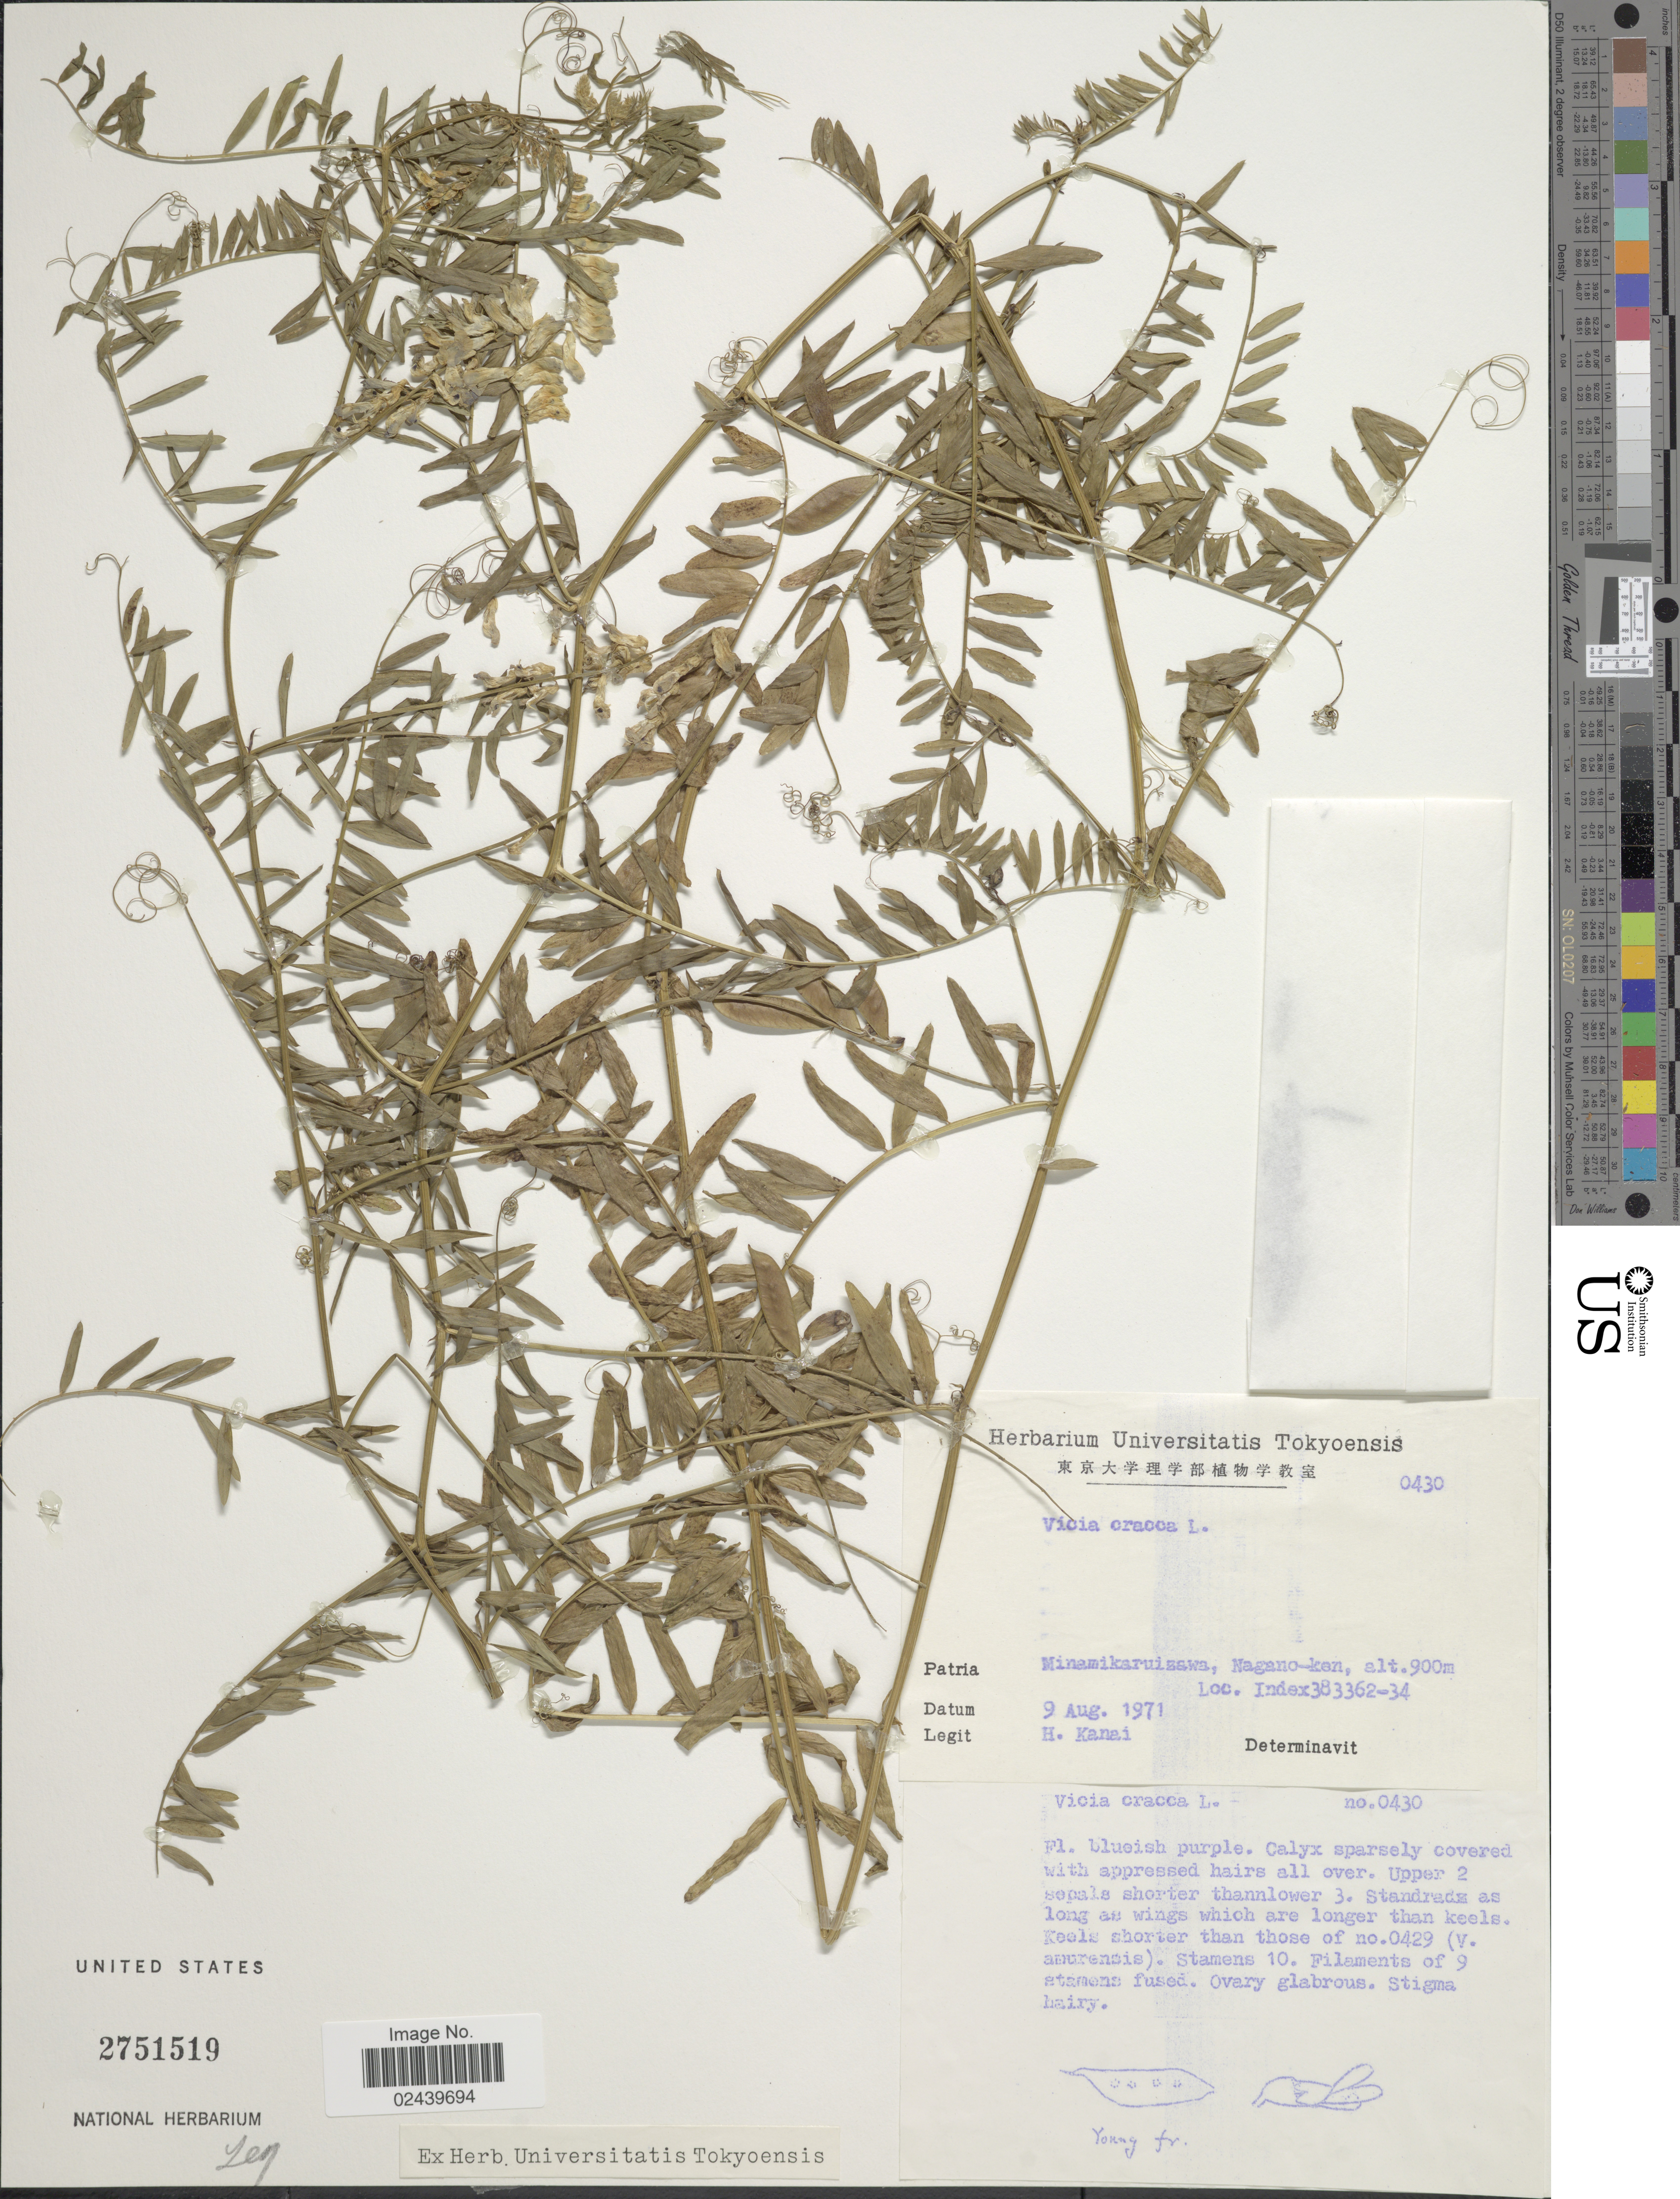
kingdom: Plantae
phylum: Tracheophyta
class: Magnoliopsida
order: Fabales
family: Fabaceae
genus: Vicia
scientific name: Vicia cracca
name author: L.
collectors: H. Kanai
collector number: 0430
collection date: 1971-08-09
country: Japan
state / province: Nagano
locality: Minamikaruisswa, Nagano-ken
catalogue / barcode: US 2751519